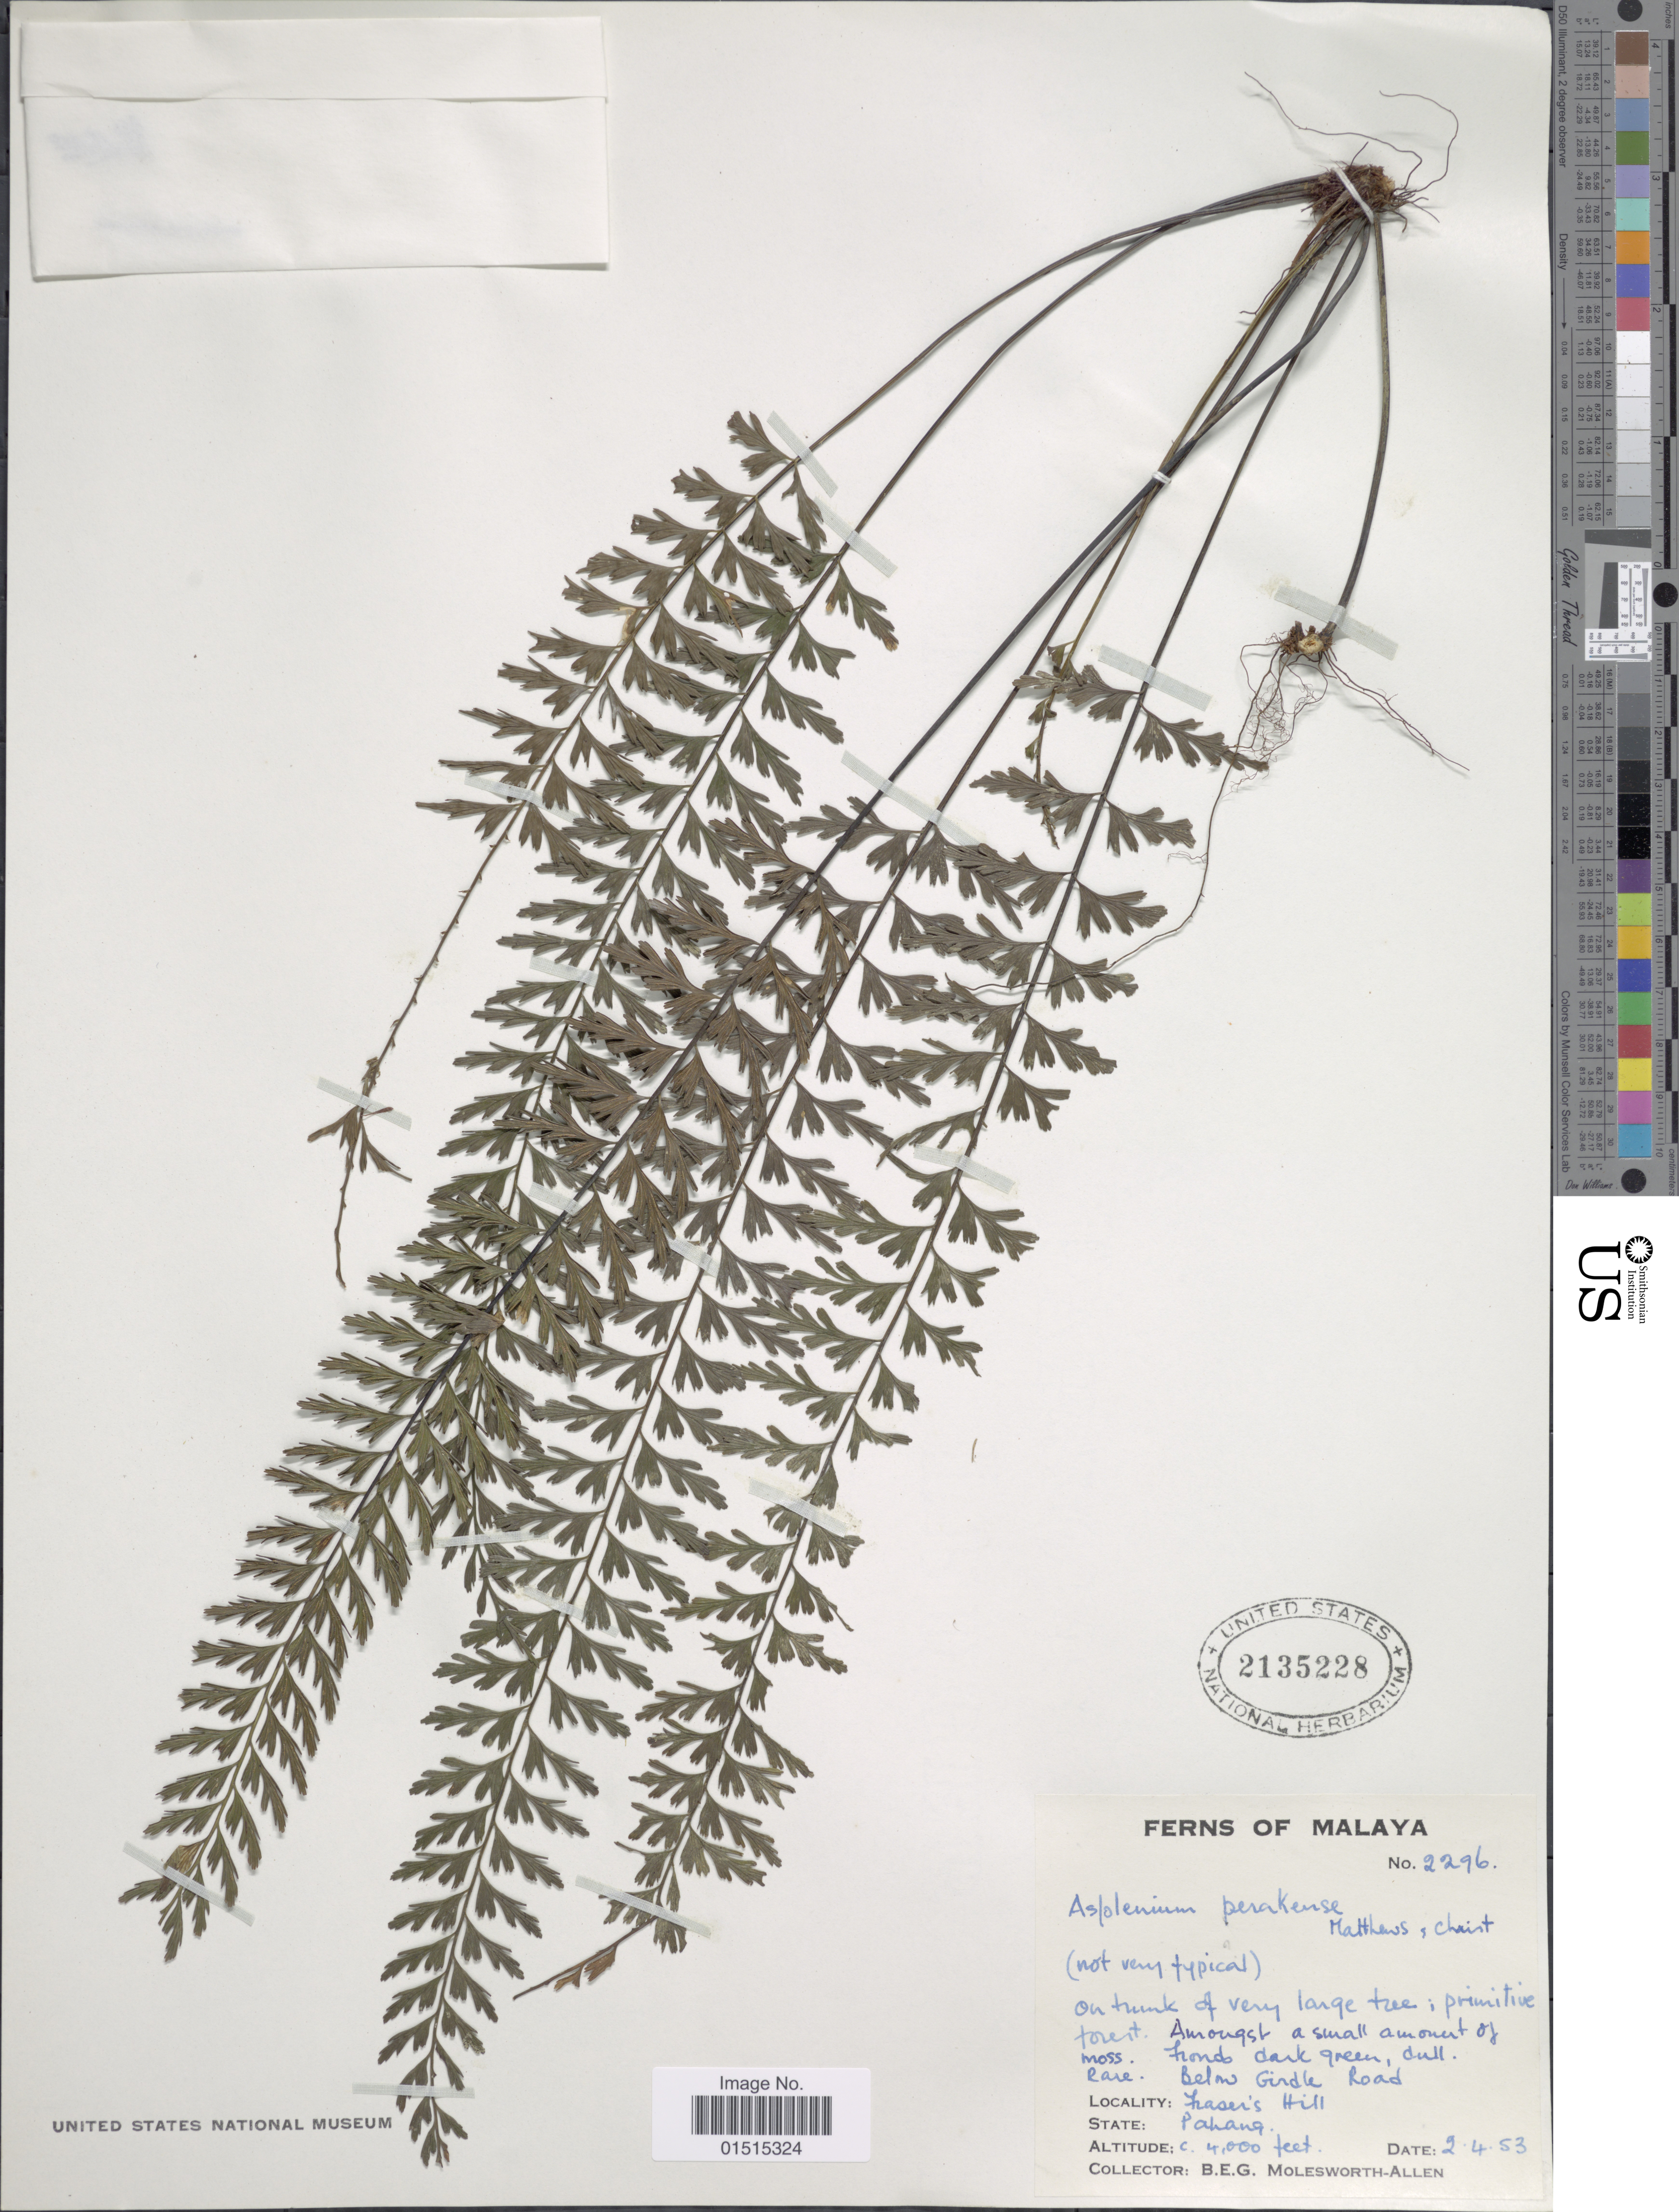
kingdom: Plantae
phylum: Tracheophyta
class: Polypodiopsida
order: Polypodiales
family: Aspleniaceae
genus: Asplenium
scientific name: Asplenium perakense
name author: B. Mathew & Christ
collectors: B. E. G. Molesworth-Allen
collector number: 2296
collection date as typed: Transcribed d/m/y: 2/4/53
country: Malaysia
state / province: Pahang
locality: Malaya, Below Girdle Road, Fraser's Hill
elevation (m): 1219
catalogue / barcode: US 2135228